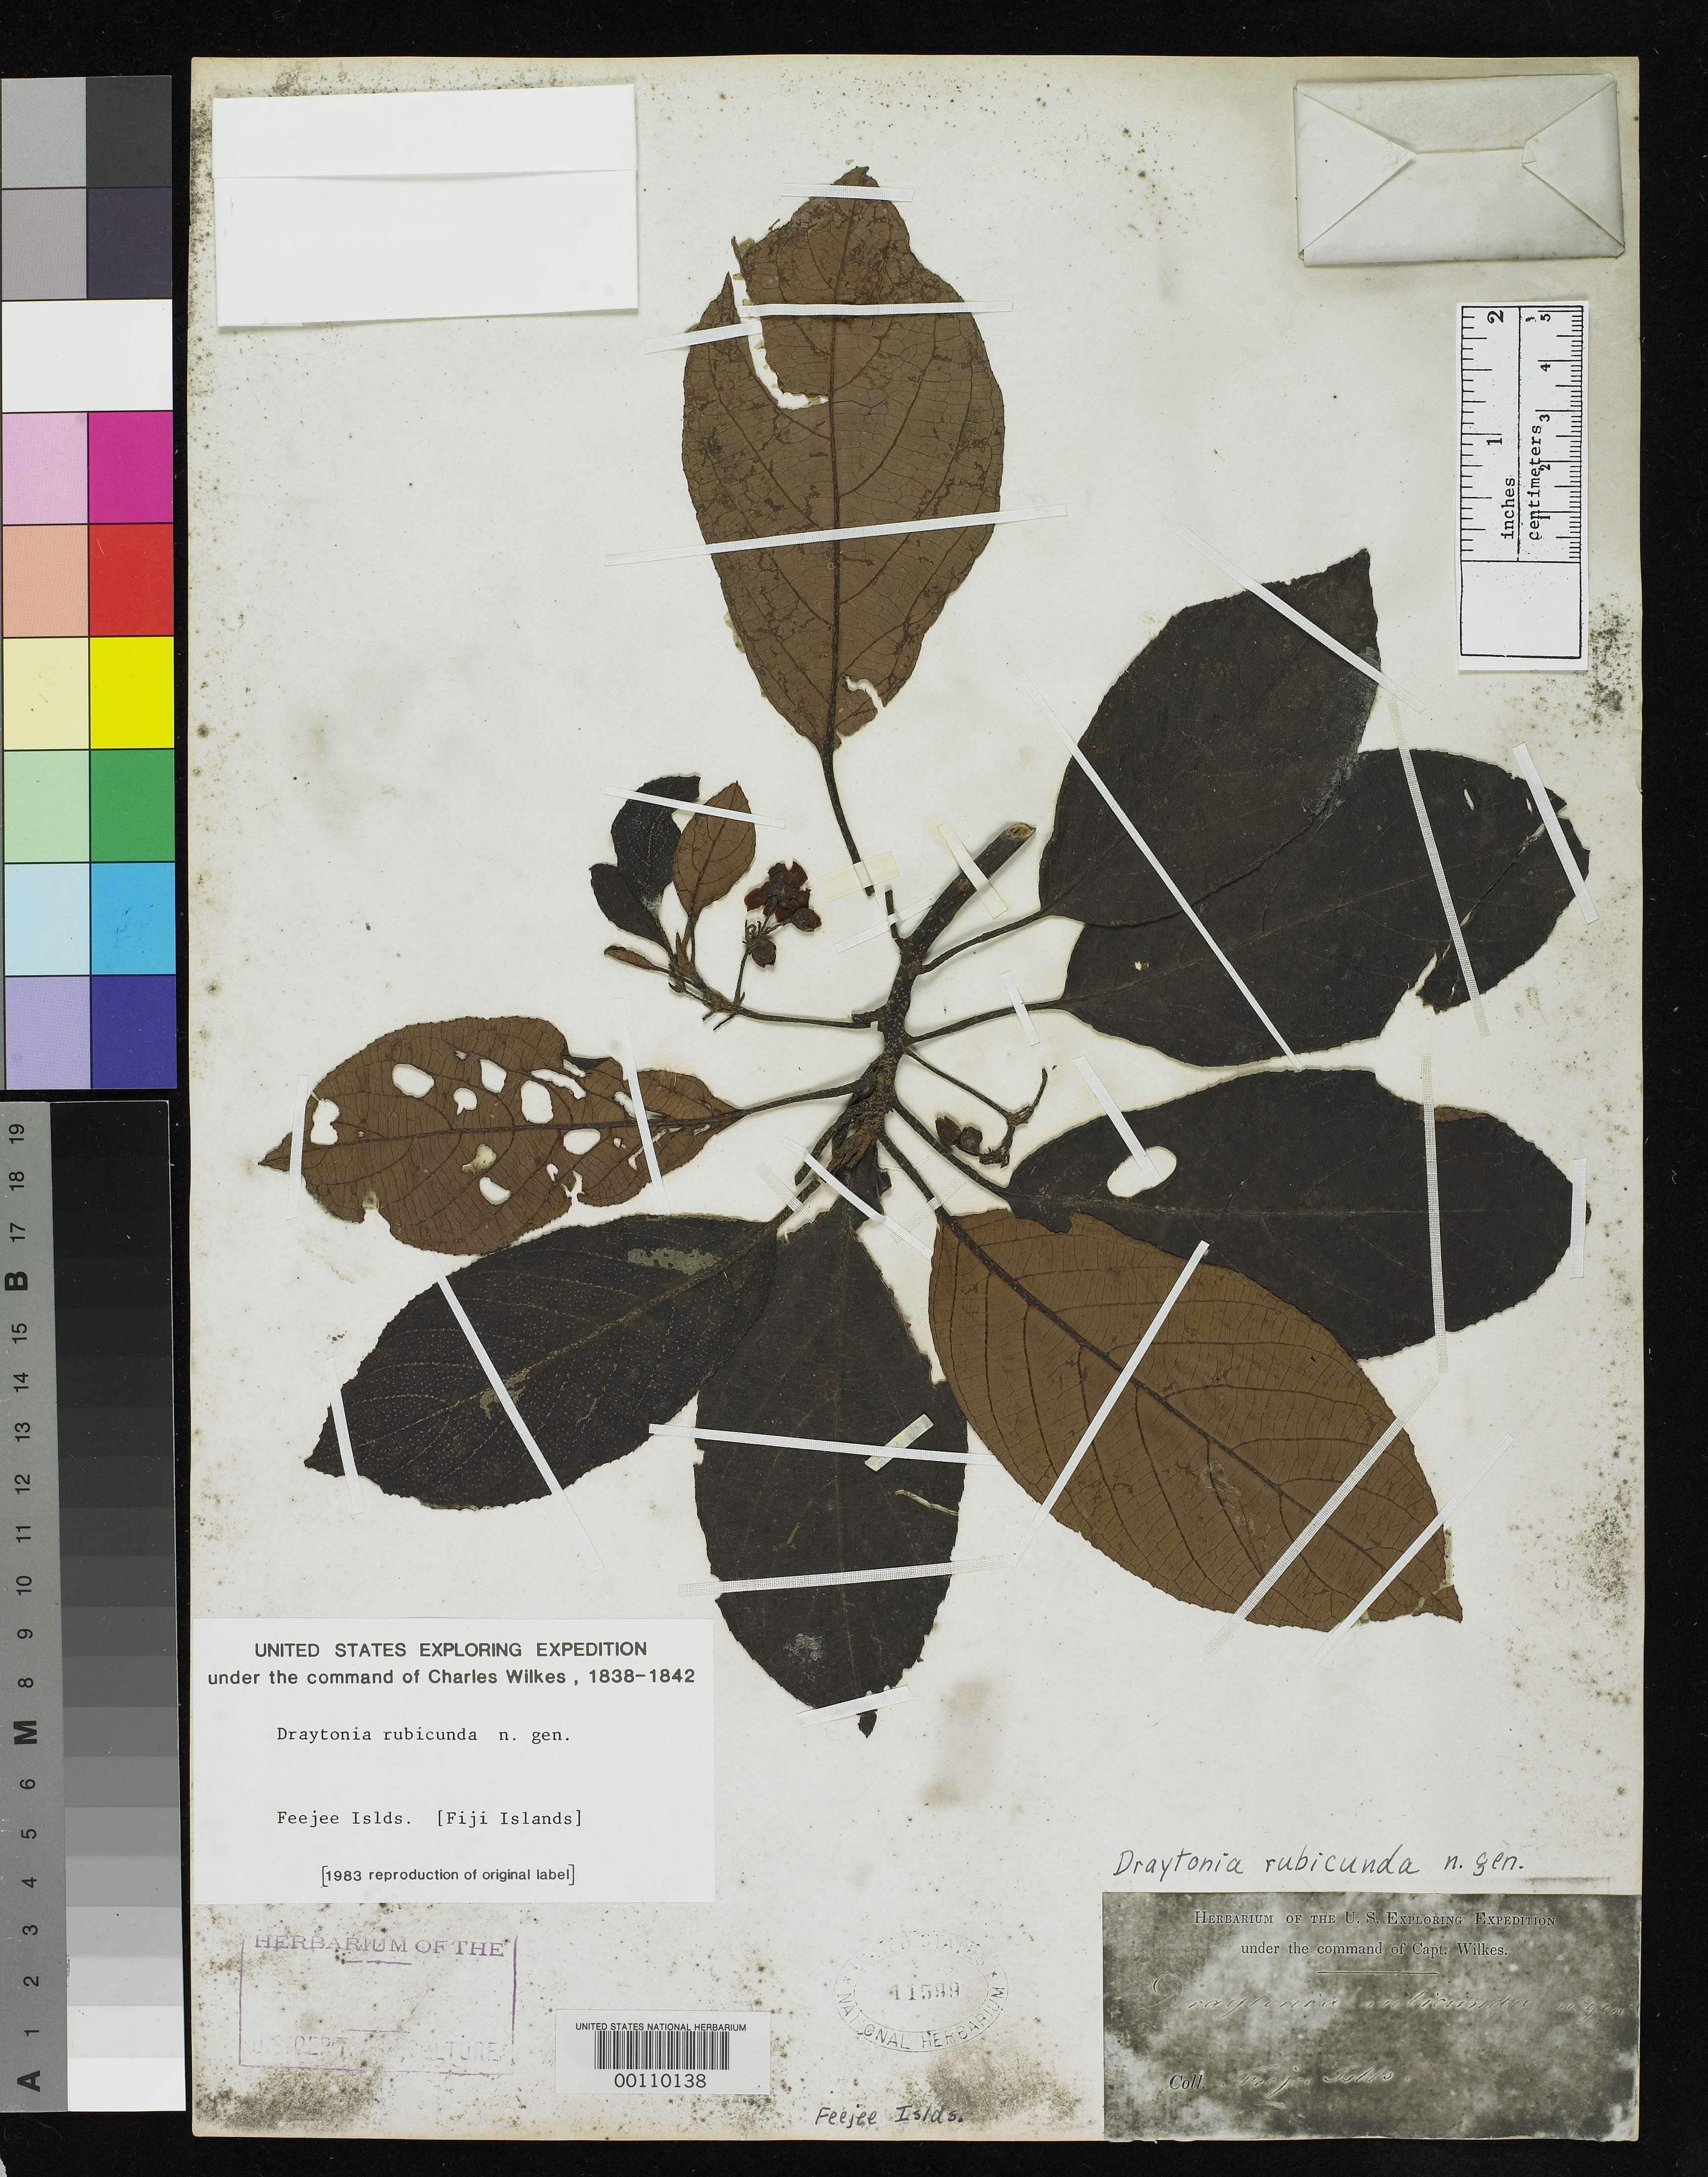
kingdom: Plantae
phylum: Tracheophyta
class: Magnoliopsida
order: Ericales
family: Actinidiaceae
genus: Draytonia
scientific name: Draytonia rubicunda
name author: A. Gray in Wilkes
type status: Type Collection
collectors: Wilkes Explor. Exped.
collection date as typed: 1838 to -- --- 1842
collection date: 1838/1842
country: Fiji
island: Ovalau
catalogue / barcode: US 11599